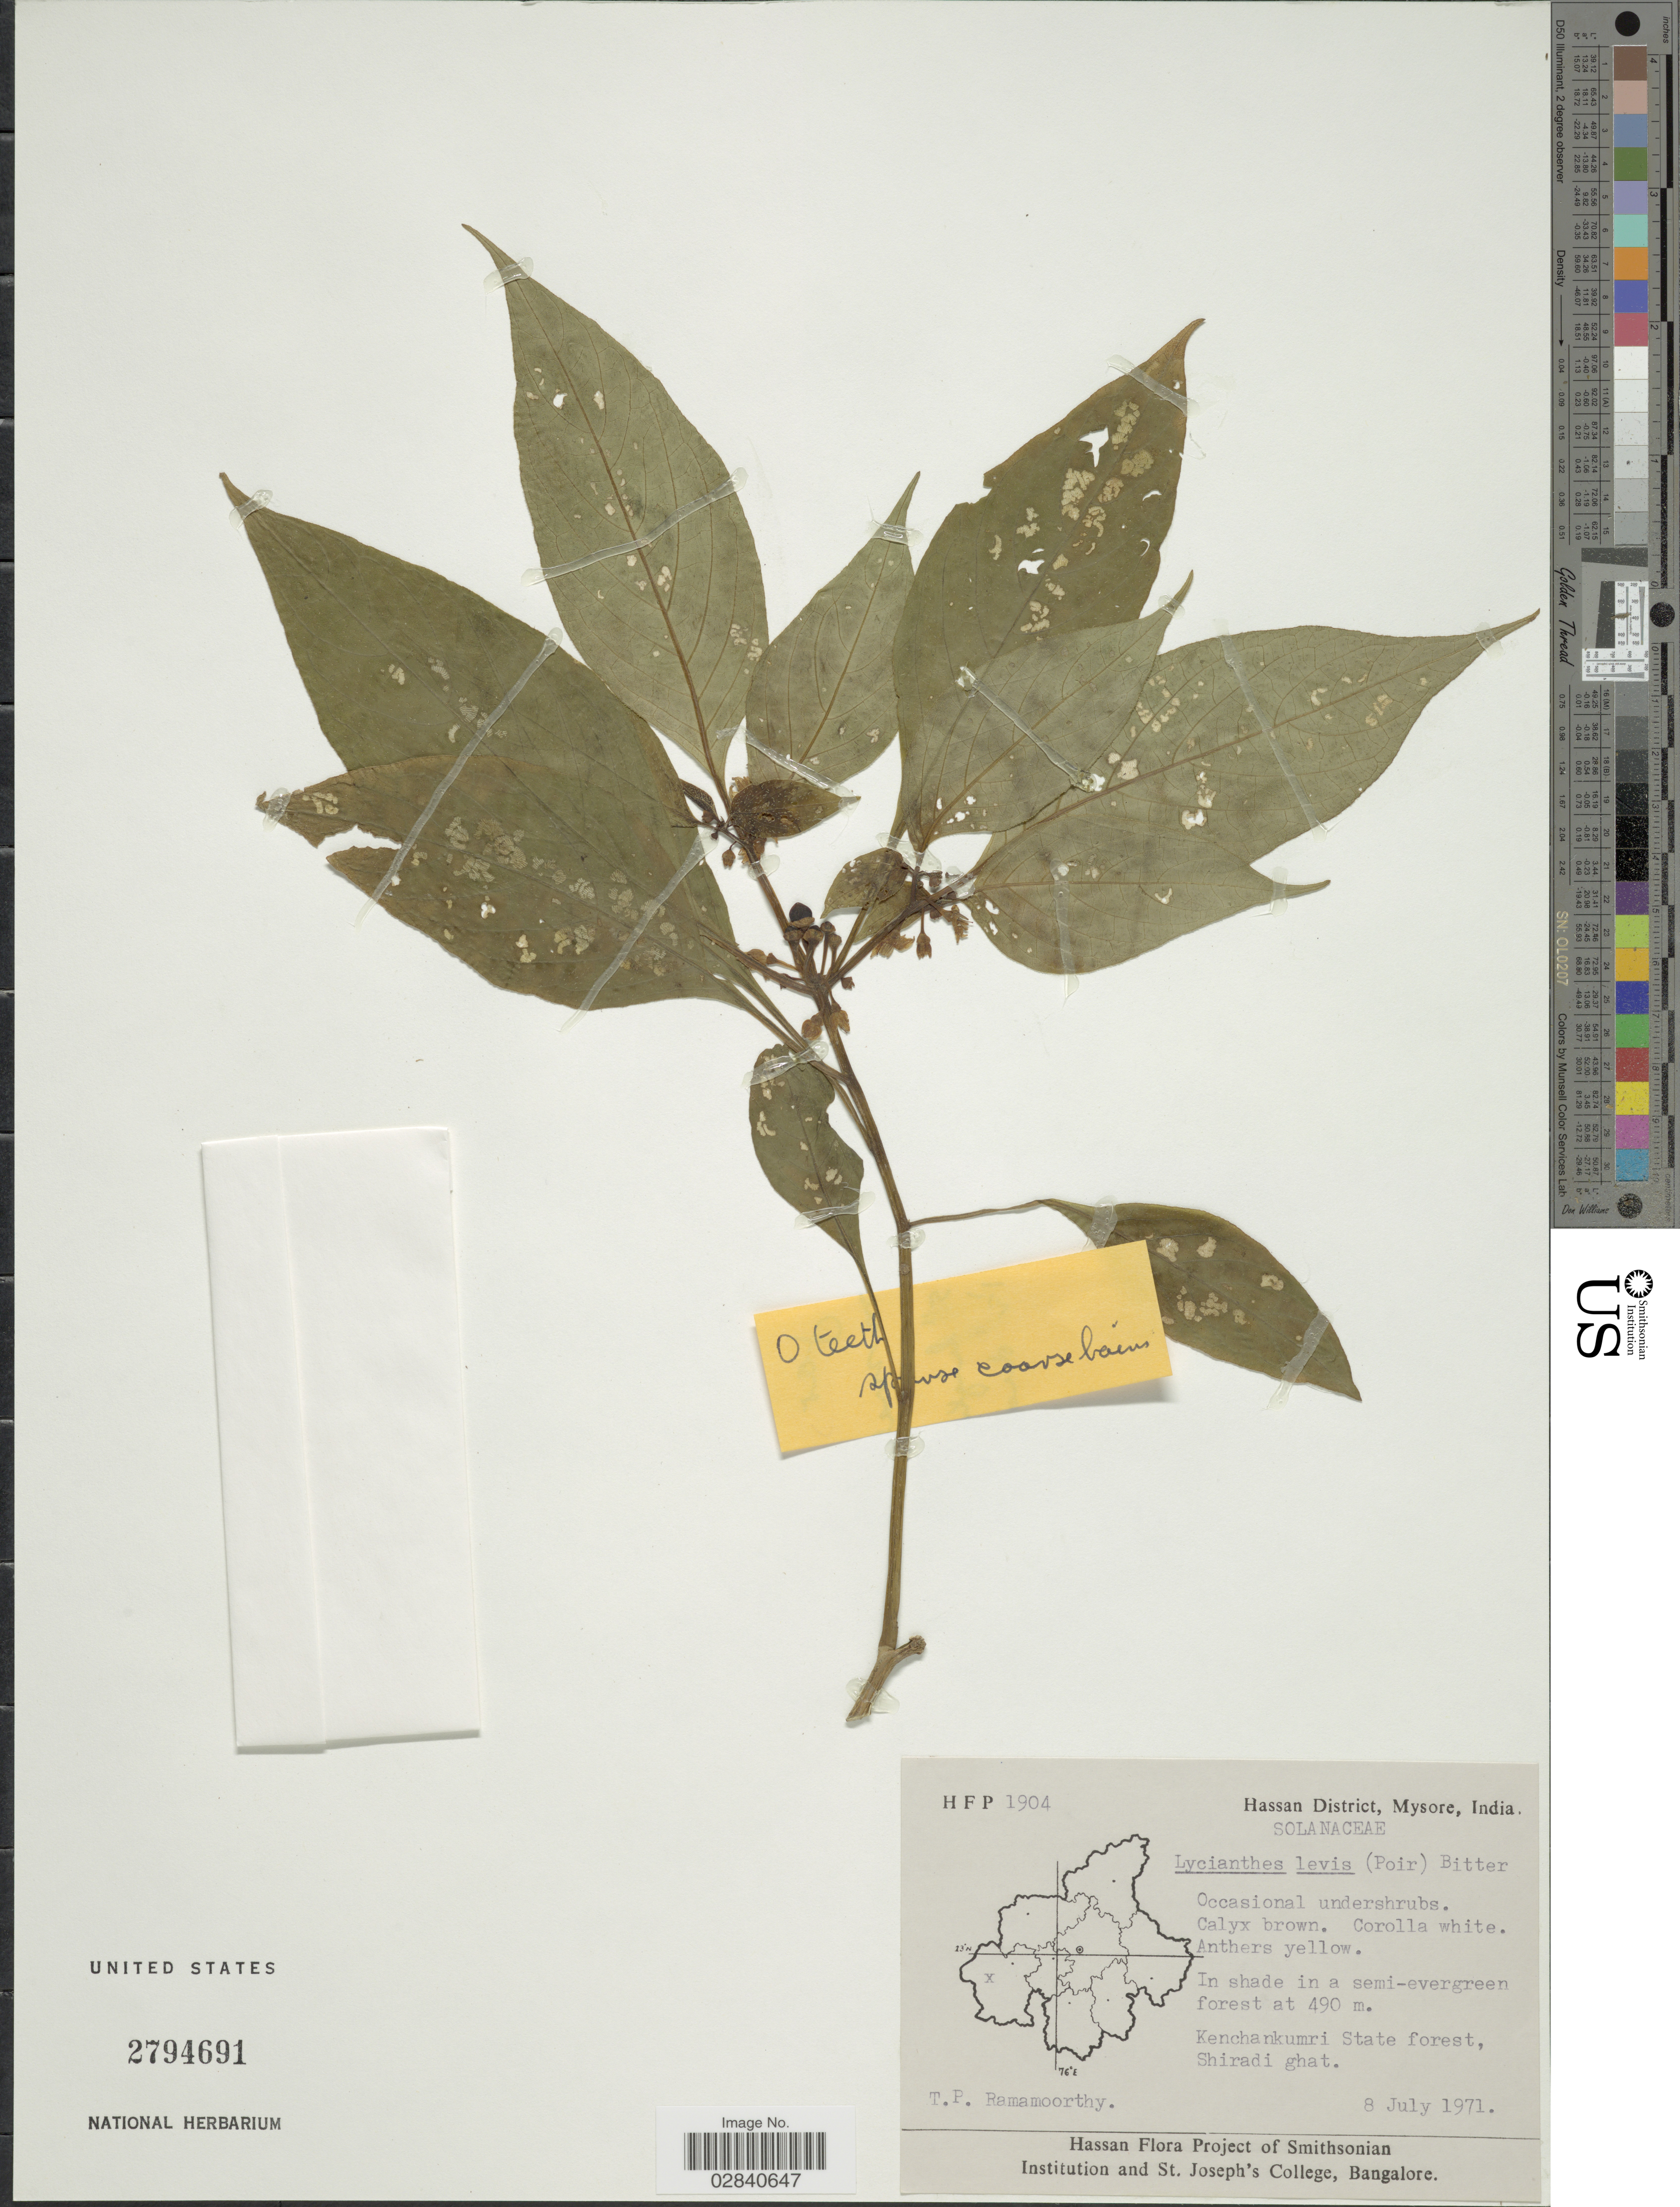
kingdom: Plantae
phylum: Tracheophyta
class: Magnoliopsida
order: Solanales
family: Solanaceae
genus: Lycianthes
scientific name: Lycianthes laevis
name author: (Dunal) Bitter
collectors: T. P. Ramamoorthy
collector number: H F P 1904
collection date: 1971-07-08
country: India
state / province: Karnataka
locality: Hassan District, Mysore. Kenchankumri State forest, Shiradi ghat.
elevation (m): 490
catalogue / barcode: US 2794691